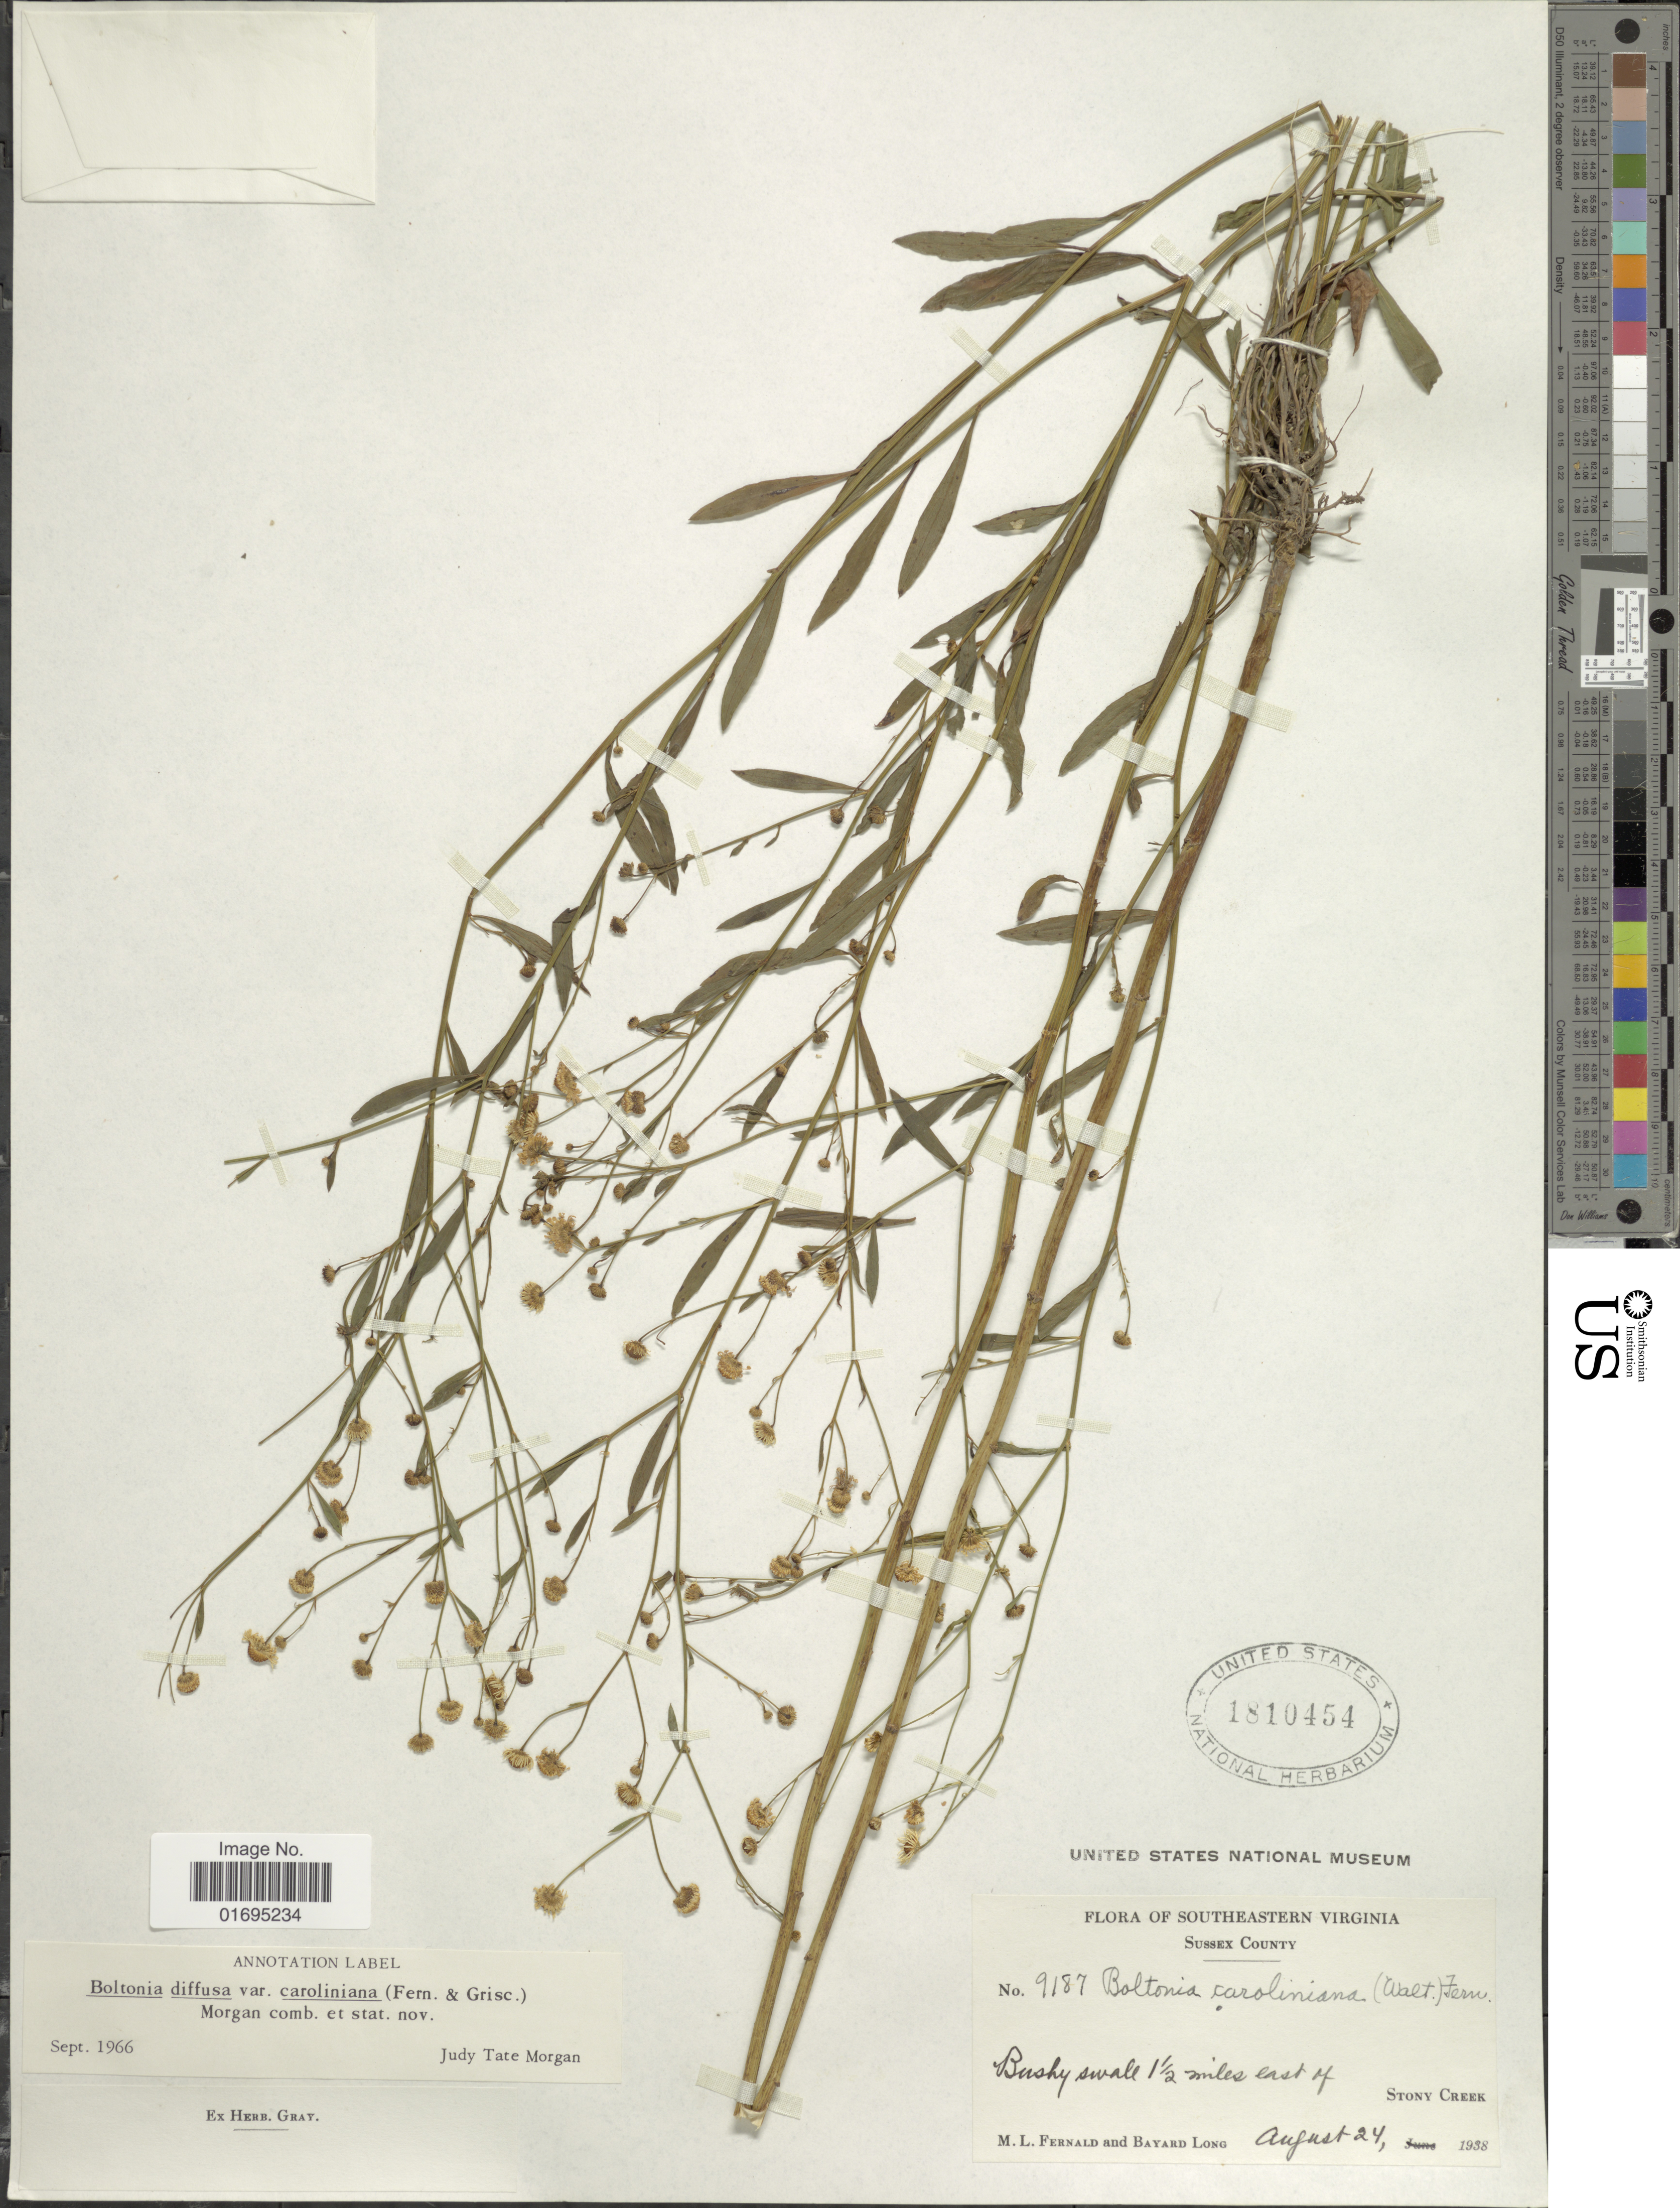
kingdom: Plantae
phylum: Tracheophyta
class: Magnoliopsida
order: Asterales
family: Asteraceae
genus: Boltonia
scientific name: Boltonia diffusa var. caroliniana (Fernald & Griscom) J.T. Morgan comb. et stat. nov. ined.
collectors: M. L. Fernald & B. Long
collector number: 9187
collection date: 1938-08-24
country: United States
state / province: Virginia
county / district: Surry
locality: Southeastern Virginia, Sussex County, 1,5 miles east of Stony Creek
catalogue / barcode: US 1810454